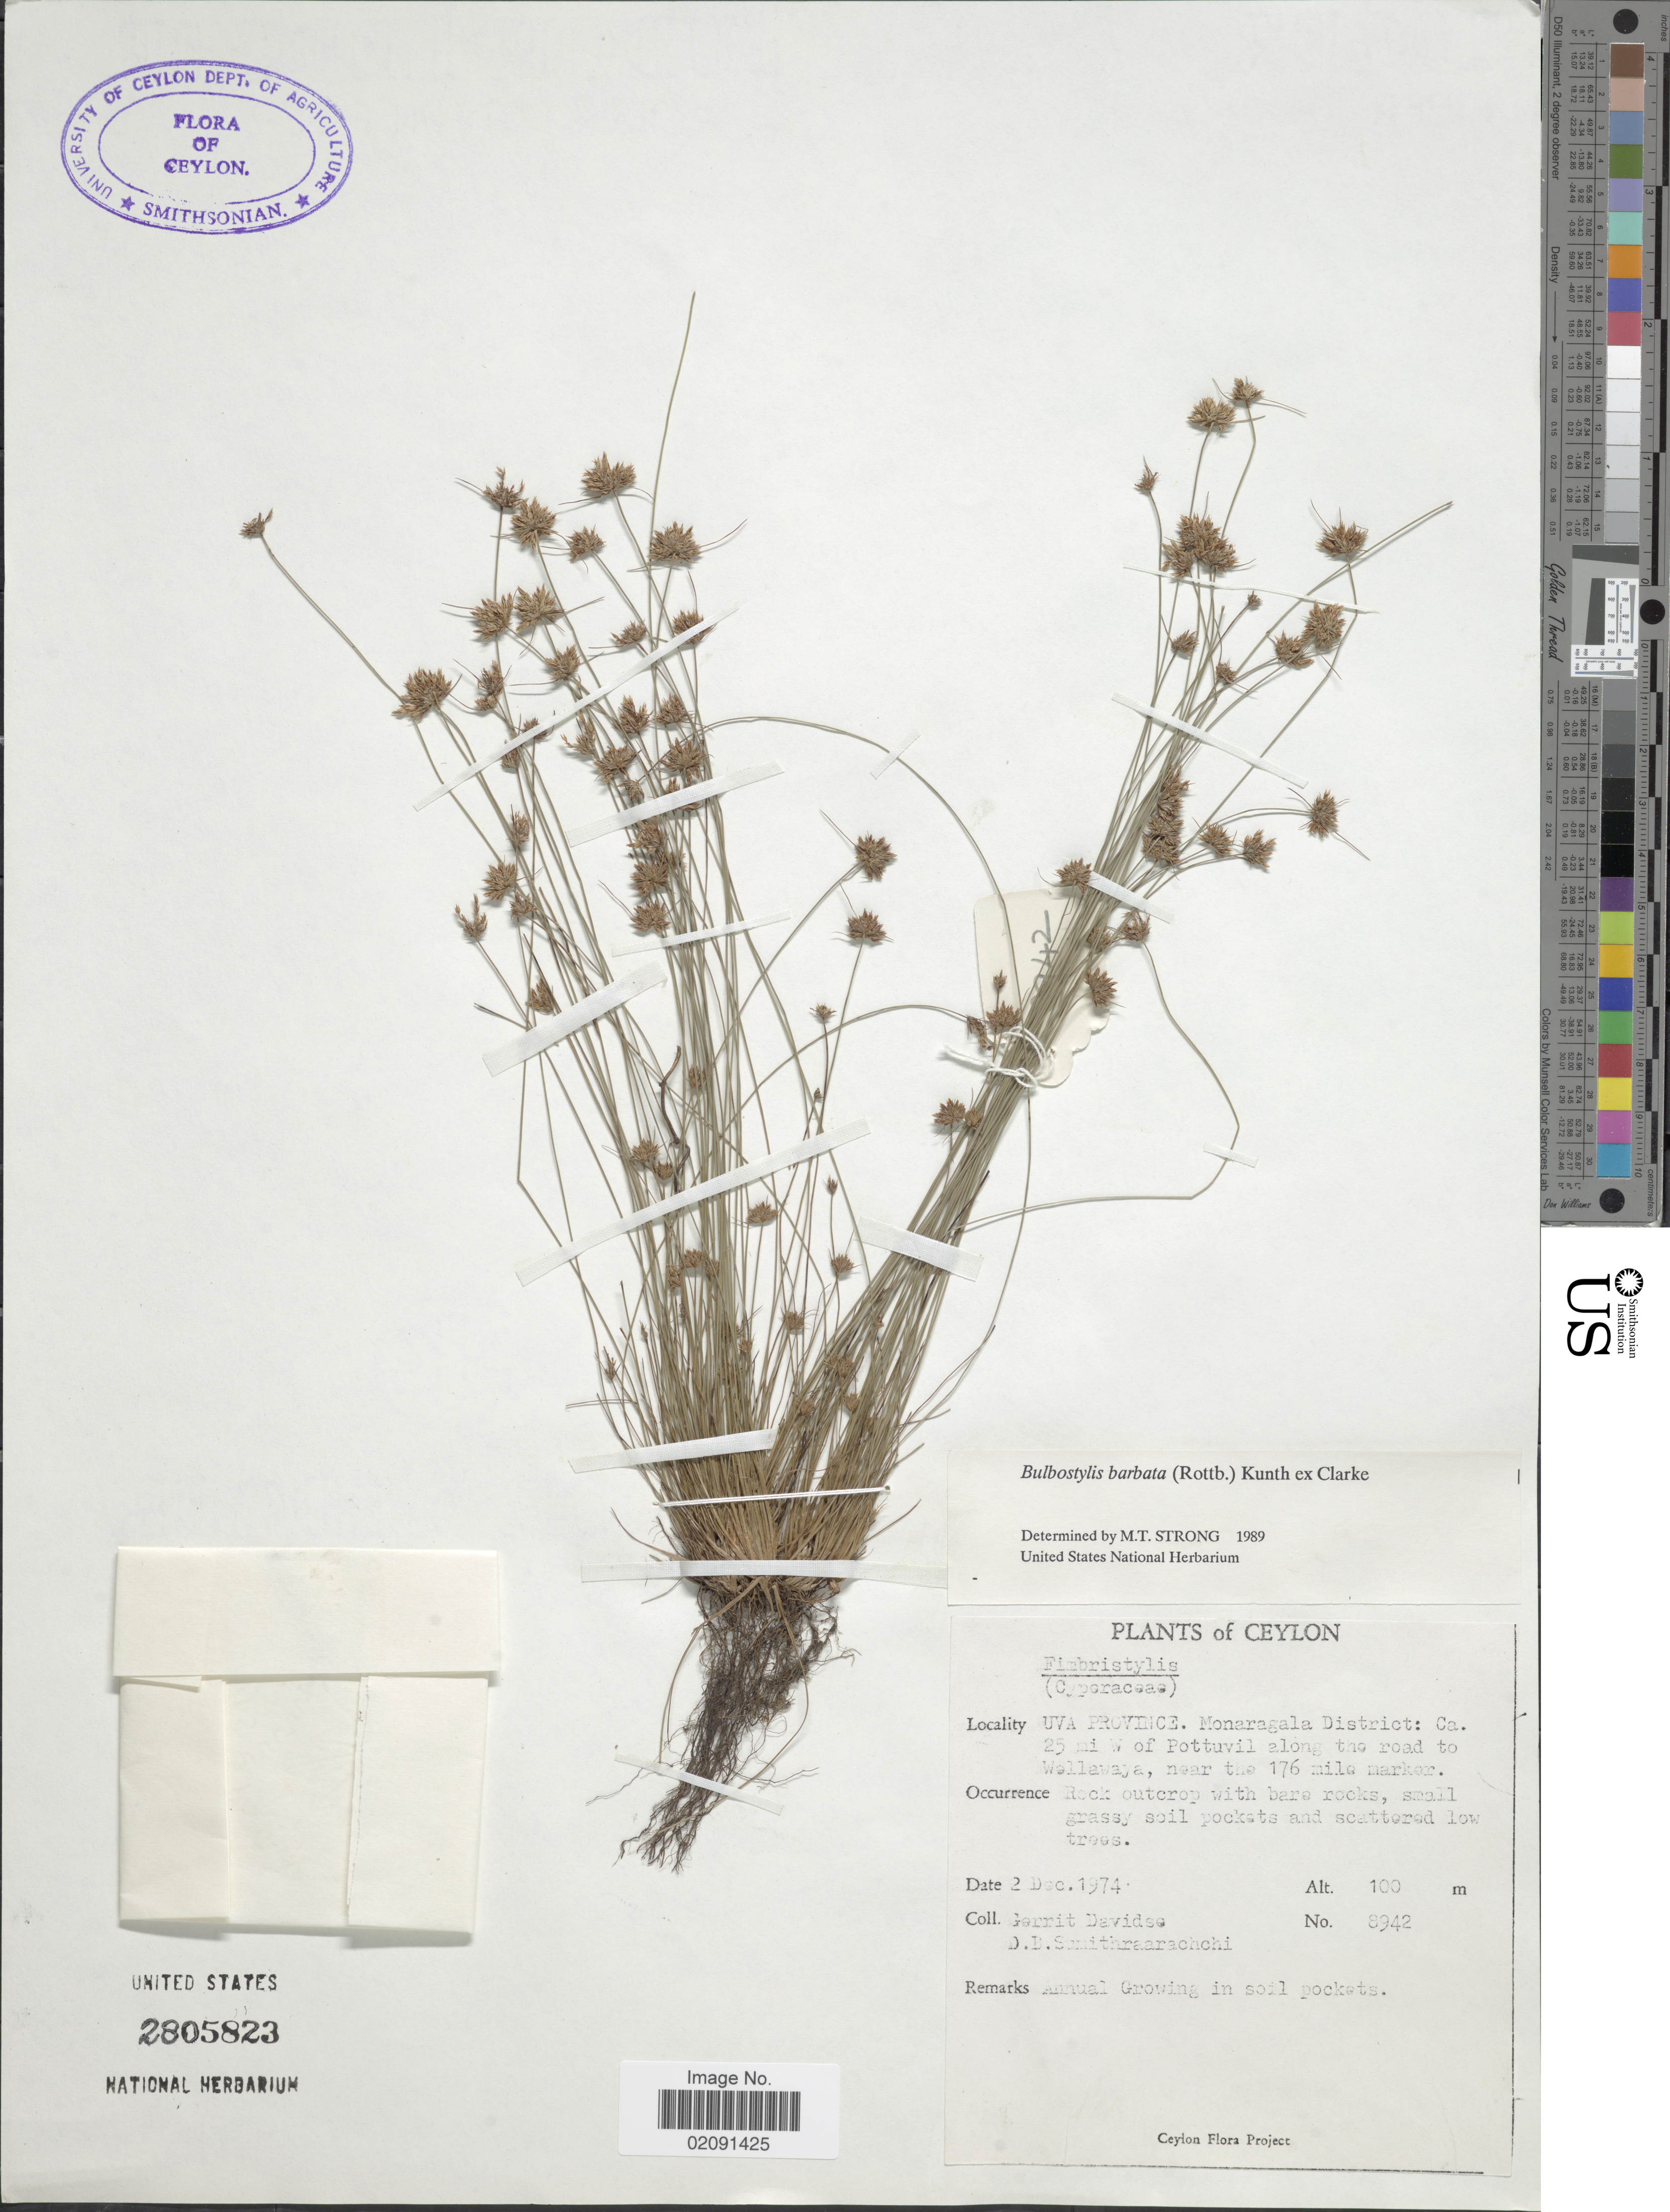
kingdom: Plantae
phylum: Tracheophyta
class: Liliopsida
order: Poales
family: Cyperaceae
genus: Bulbostylis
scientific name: Bulbostylis barbata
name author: (Rottb.) C.B. Clarke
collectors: G. Davidse & D. B. Sumithraarachchi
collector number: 8942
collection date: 1974-12-02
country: Sri Lanka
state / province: Uva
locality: Monaragala District: Ca. 25 mi. W of Pottuvil along the road to Wallawaya [interpreted], near the 176 mile marker.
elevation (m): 100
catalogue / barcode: US 2805823